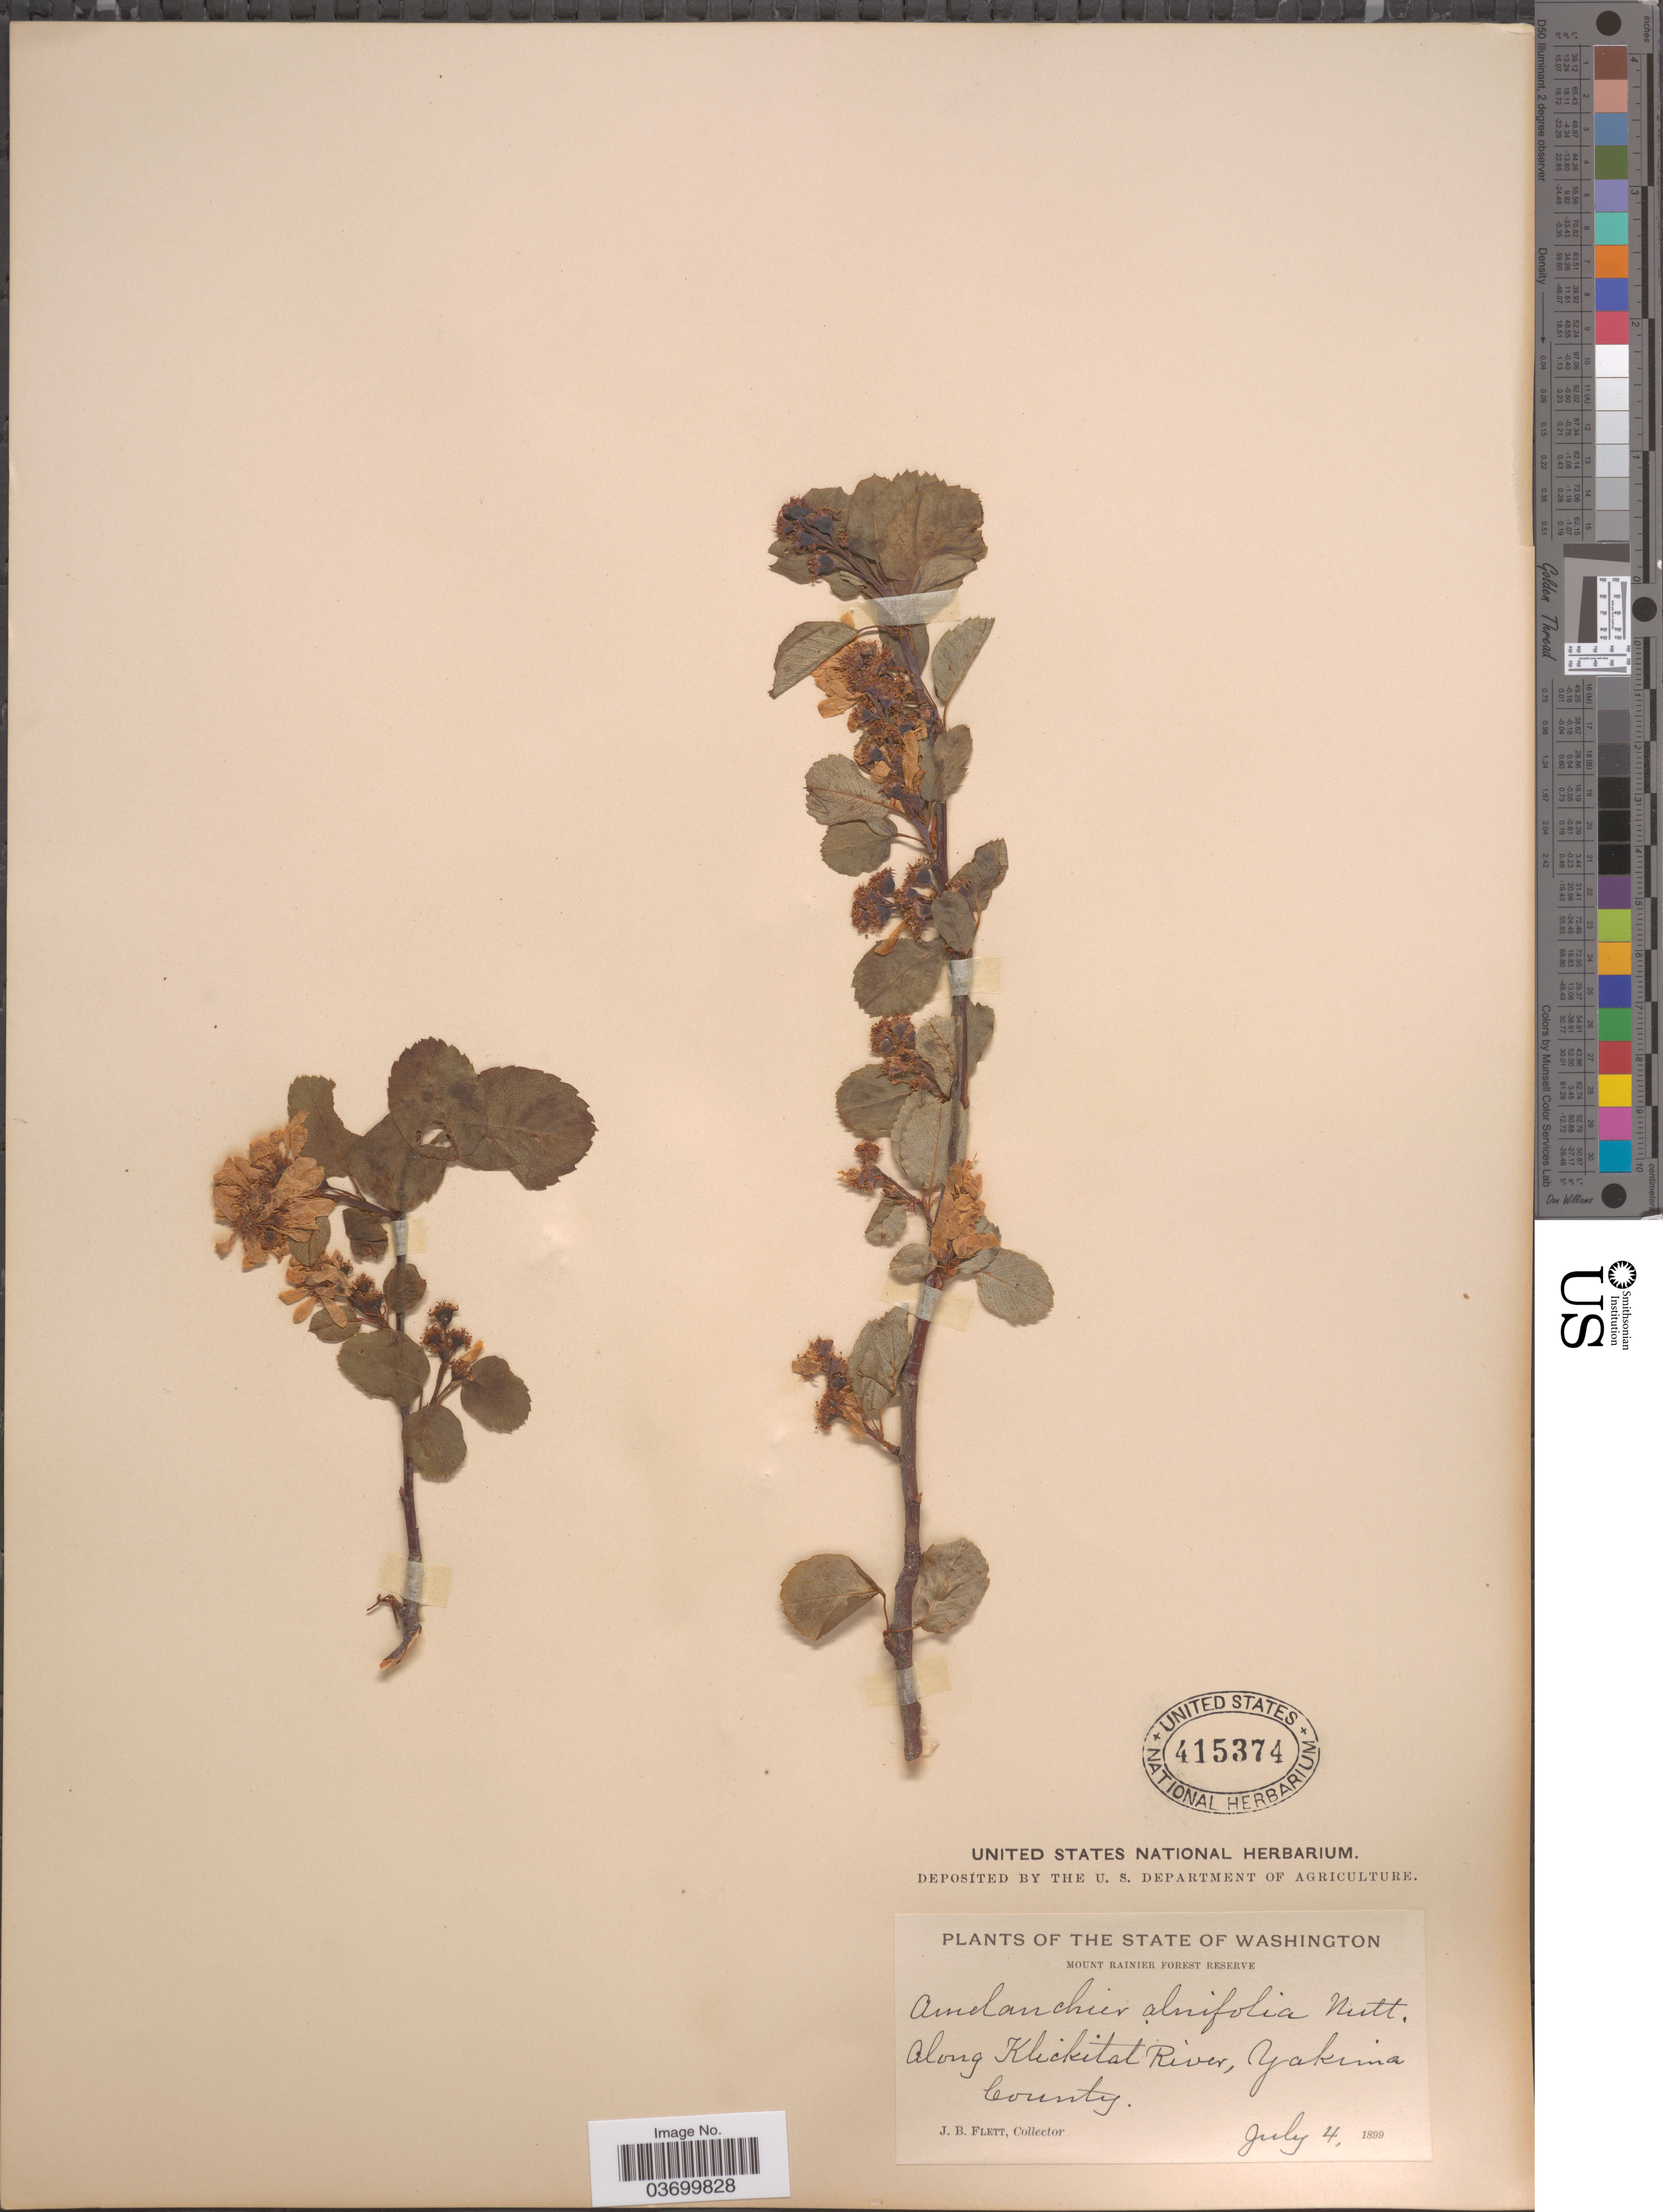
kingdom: Plantae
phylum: Tracheophyta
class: Magnoliopsida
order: Rosales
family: Rosaceae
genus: Amelanchier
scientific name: Amelanchier alnifolia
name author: (Nutt.) Nutt. ex M. Roem.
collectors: J. Flett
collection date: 1899-07-04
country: United States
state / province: Washington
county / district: Yakima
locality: Mount Rainier Forest Reserve. Along Klickitat River, Yakima County.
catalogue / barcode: US 415374